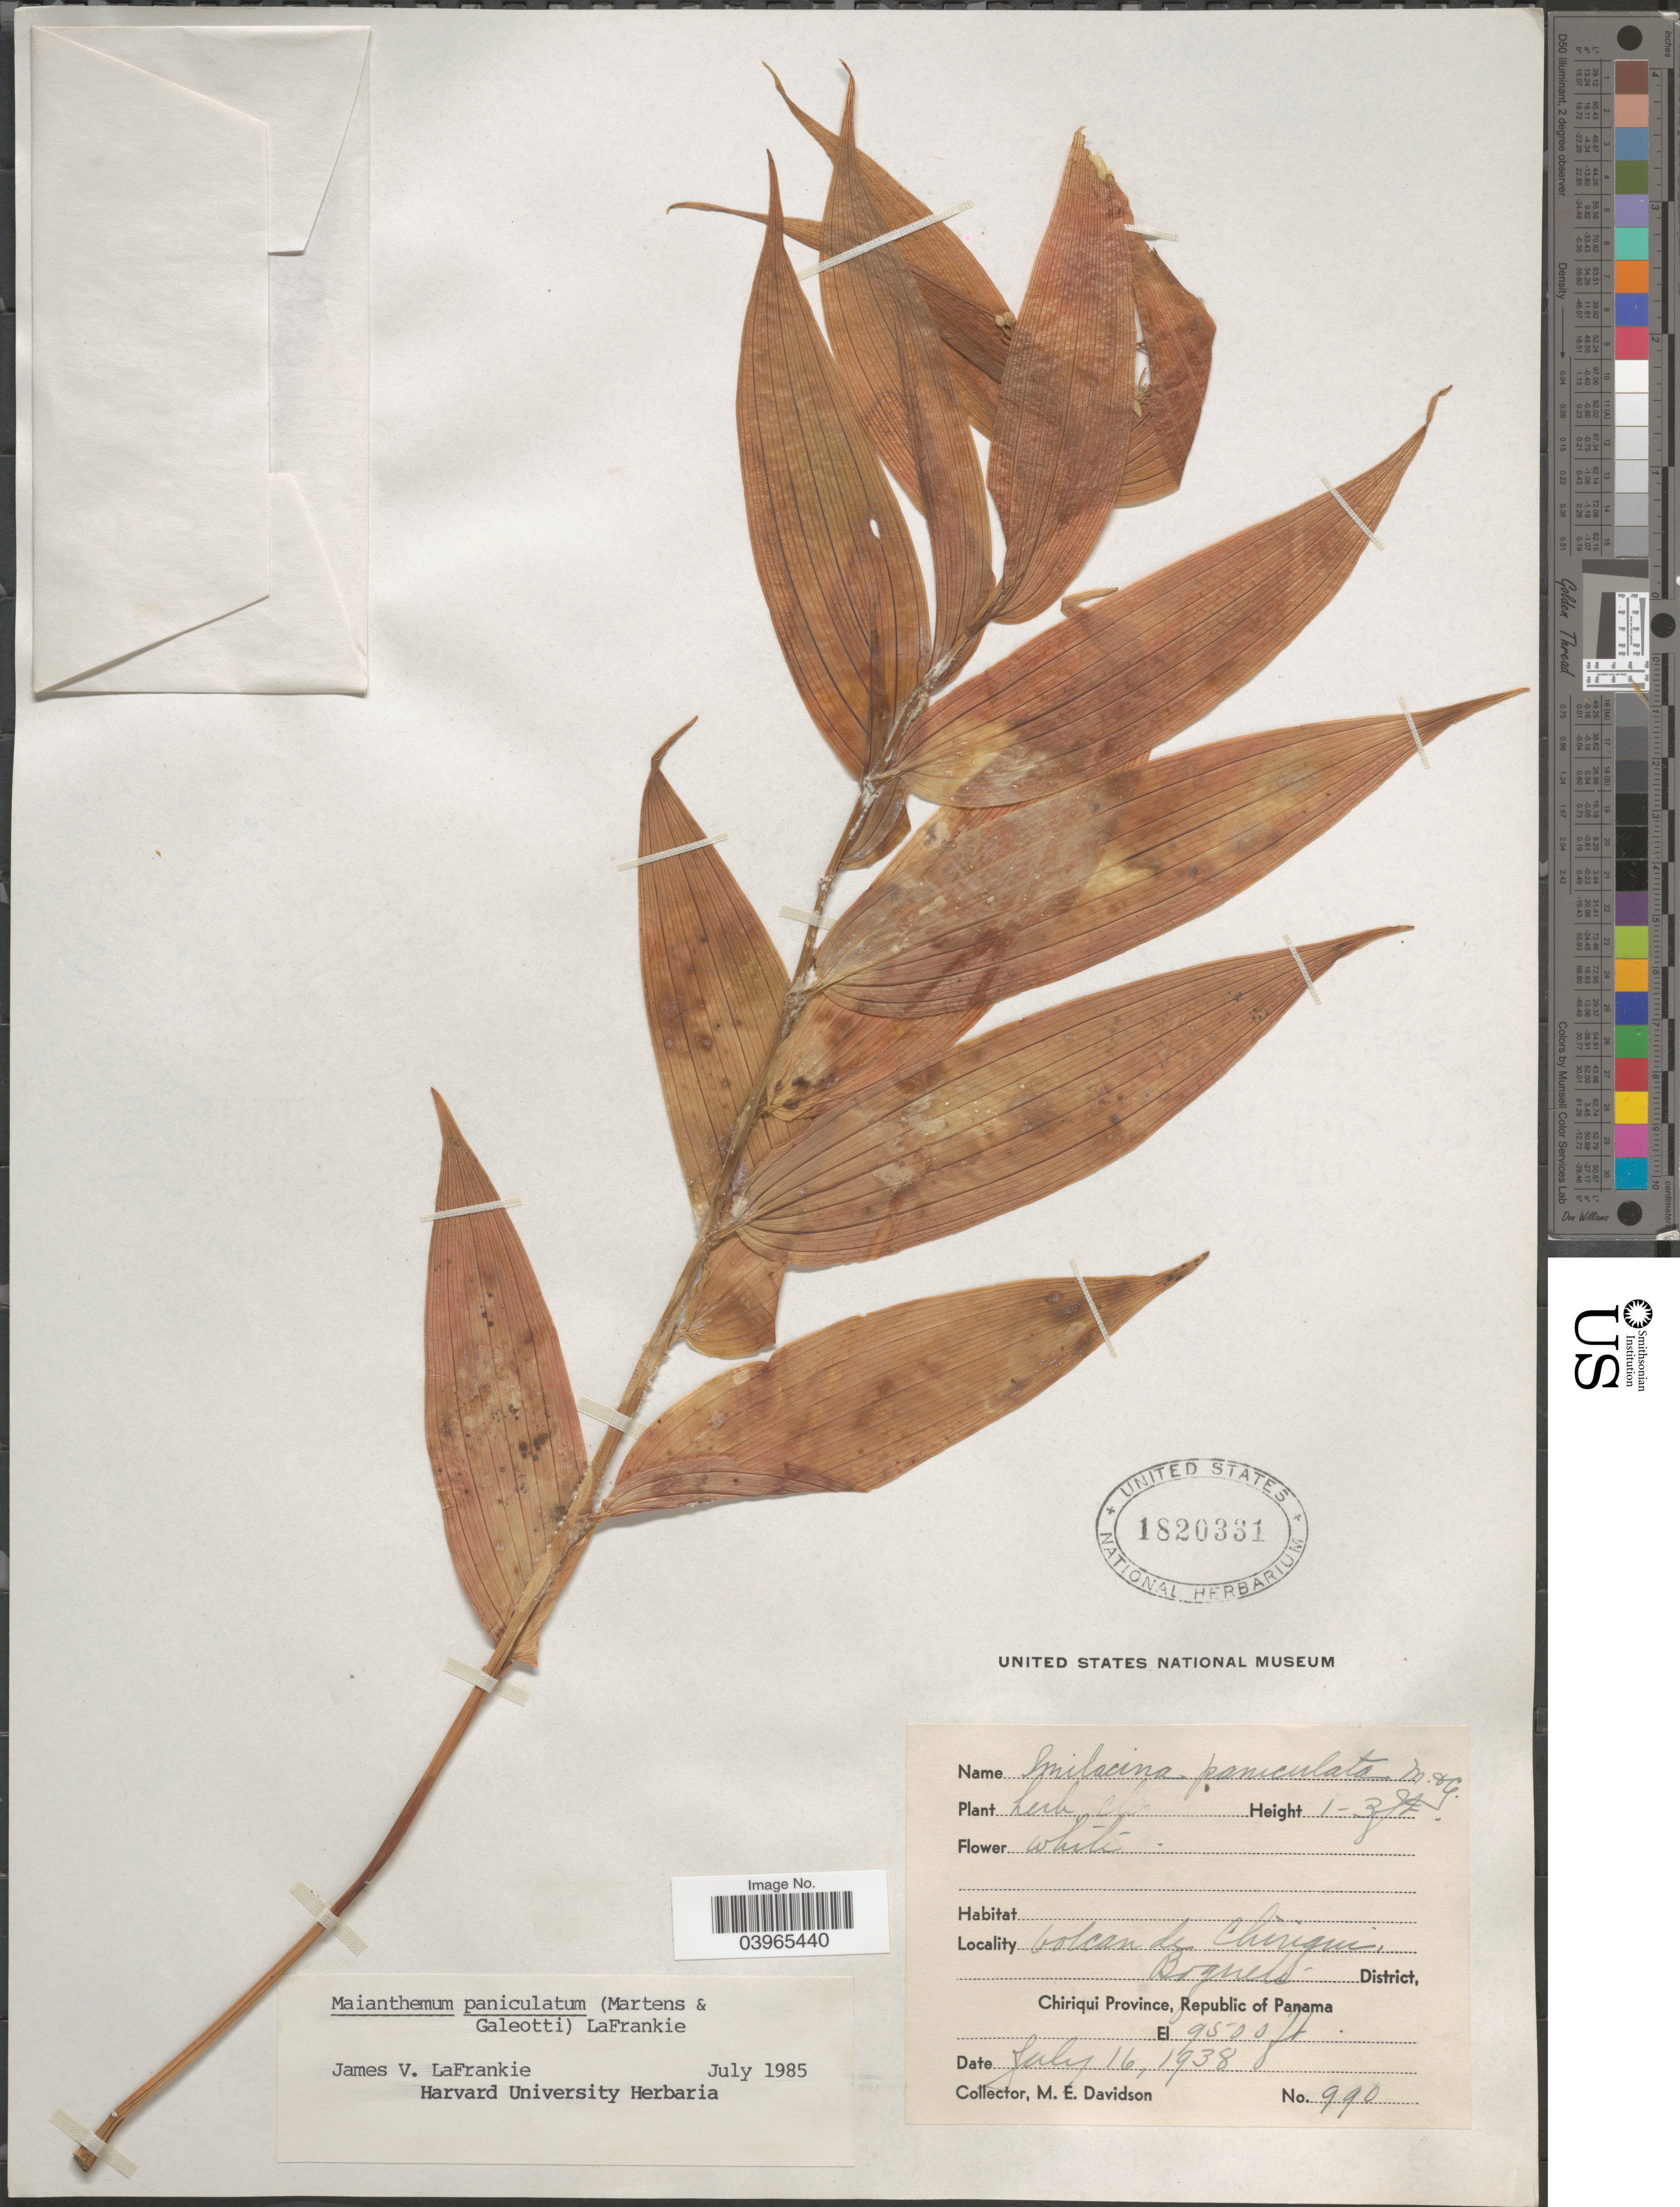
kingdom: Plantae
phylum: Tracheophyta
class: Liliopsida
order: Asparagales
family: Asparagaceae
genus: Maianthemum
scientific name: Maianthemum paniculatum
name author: (M. Martens & Galeotti) LaFrankie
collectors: M. E. Davidson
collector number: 990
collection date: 1938-07-16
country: Panama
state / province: Chiriqui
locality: Volcan de Chiriqui, Boquete District, Republic of Panama.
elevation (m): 2896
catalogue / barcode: US 1820331